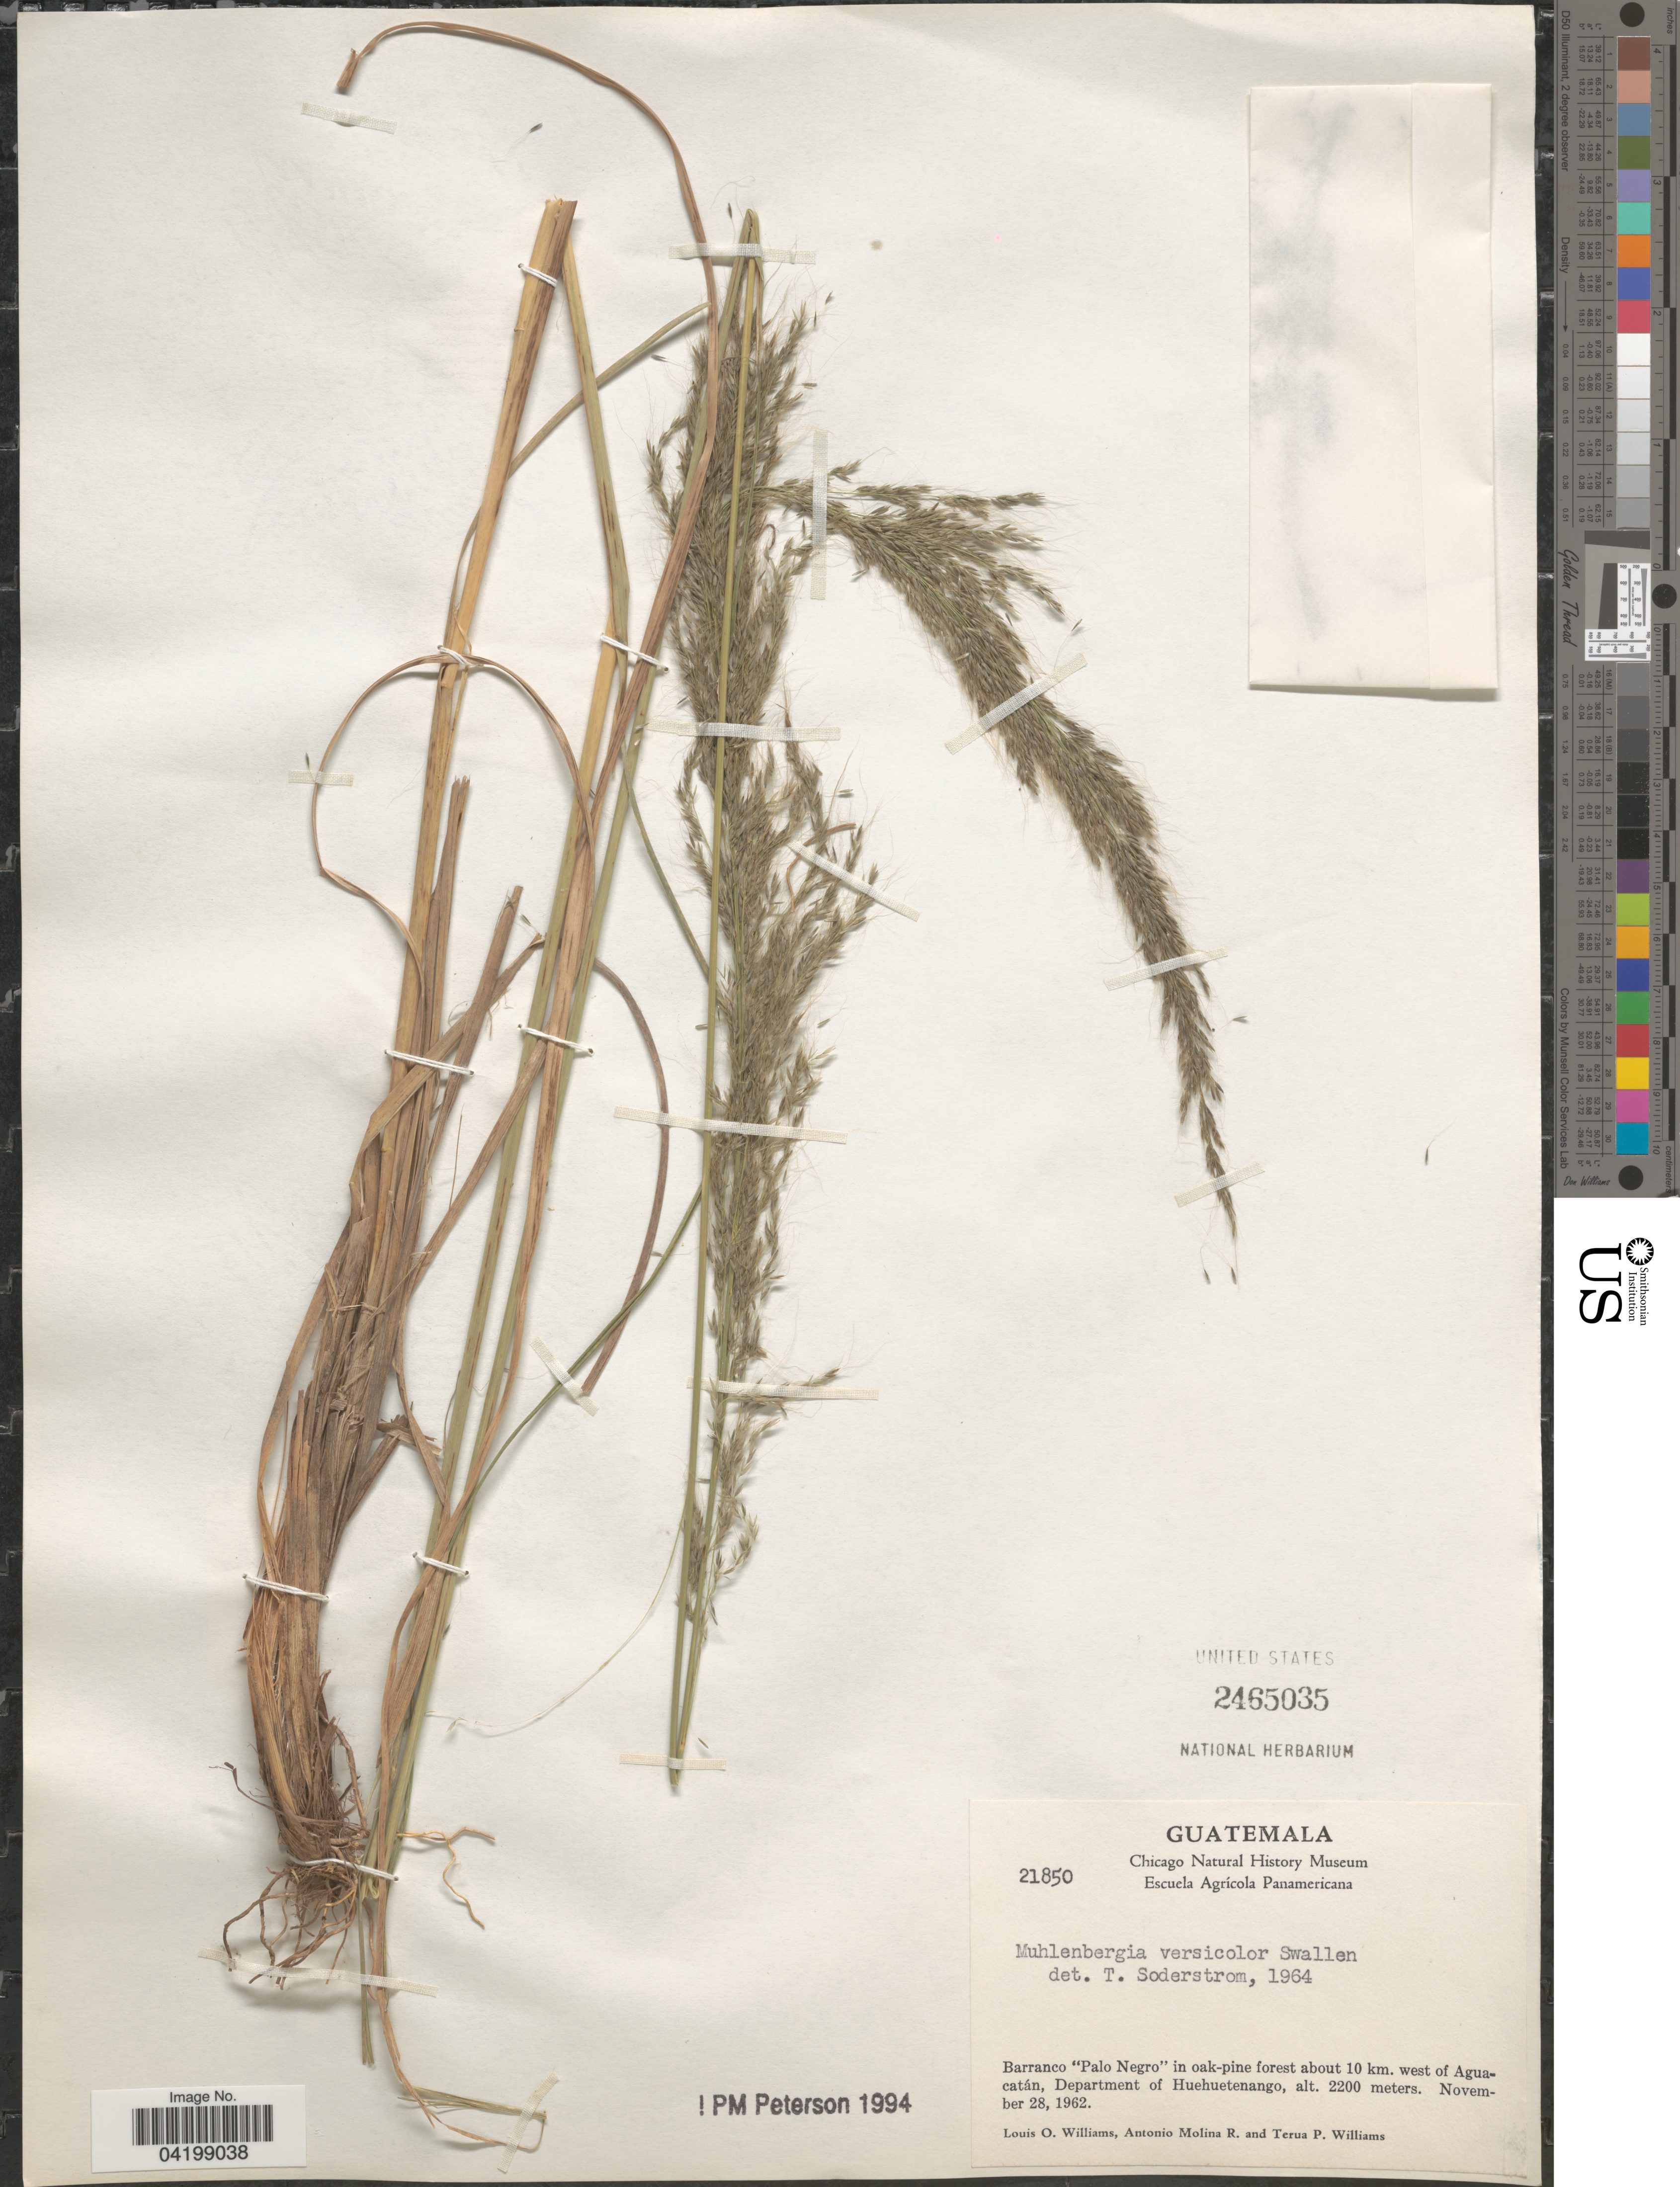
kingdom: Plantae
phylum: Tracheophyta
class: Liliopsida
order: Poales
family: Poaceae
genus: Muhlenbergia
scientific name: Muhlenbergia versicolor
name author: Swallen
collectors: L. O. Williams, A. Molina R. & T. P. Williams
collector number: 21850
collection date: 1962-11-28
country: Guatemala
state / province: Huehuetenango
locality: Barranco "Palo Negro" in oak-pine forest about 10 km. west of Aguacatán, Department of Huehuetenango.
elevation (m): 2200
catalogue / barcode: US 2465035